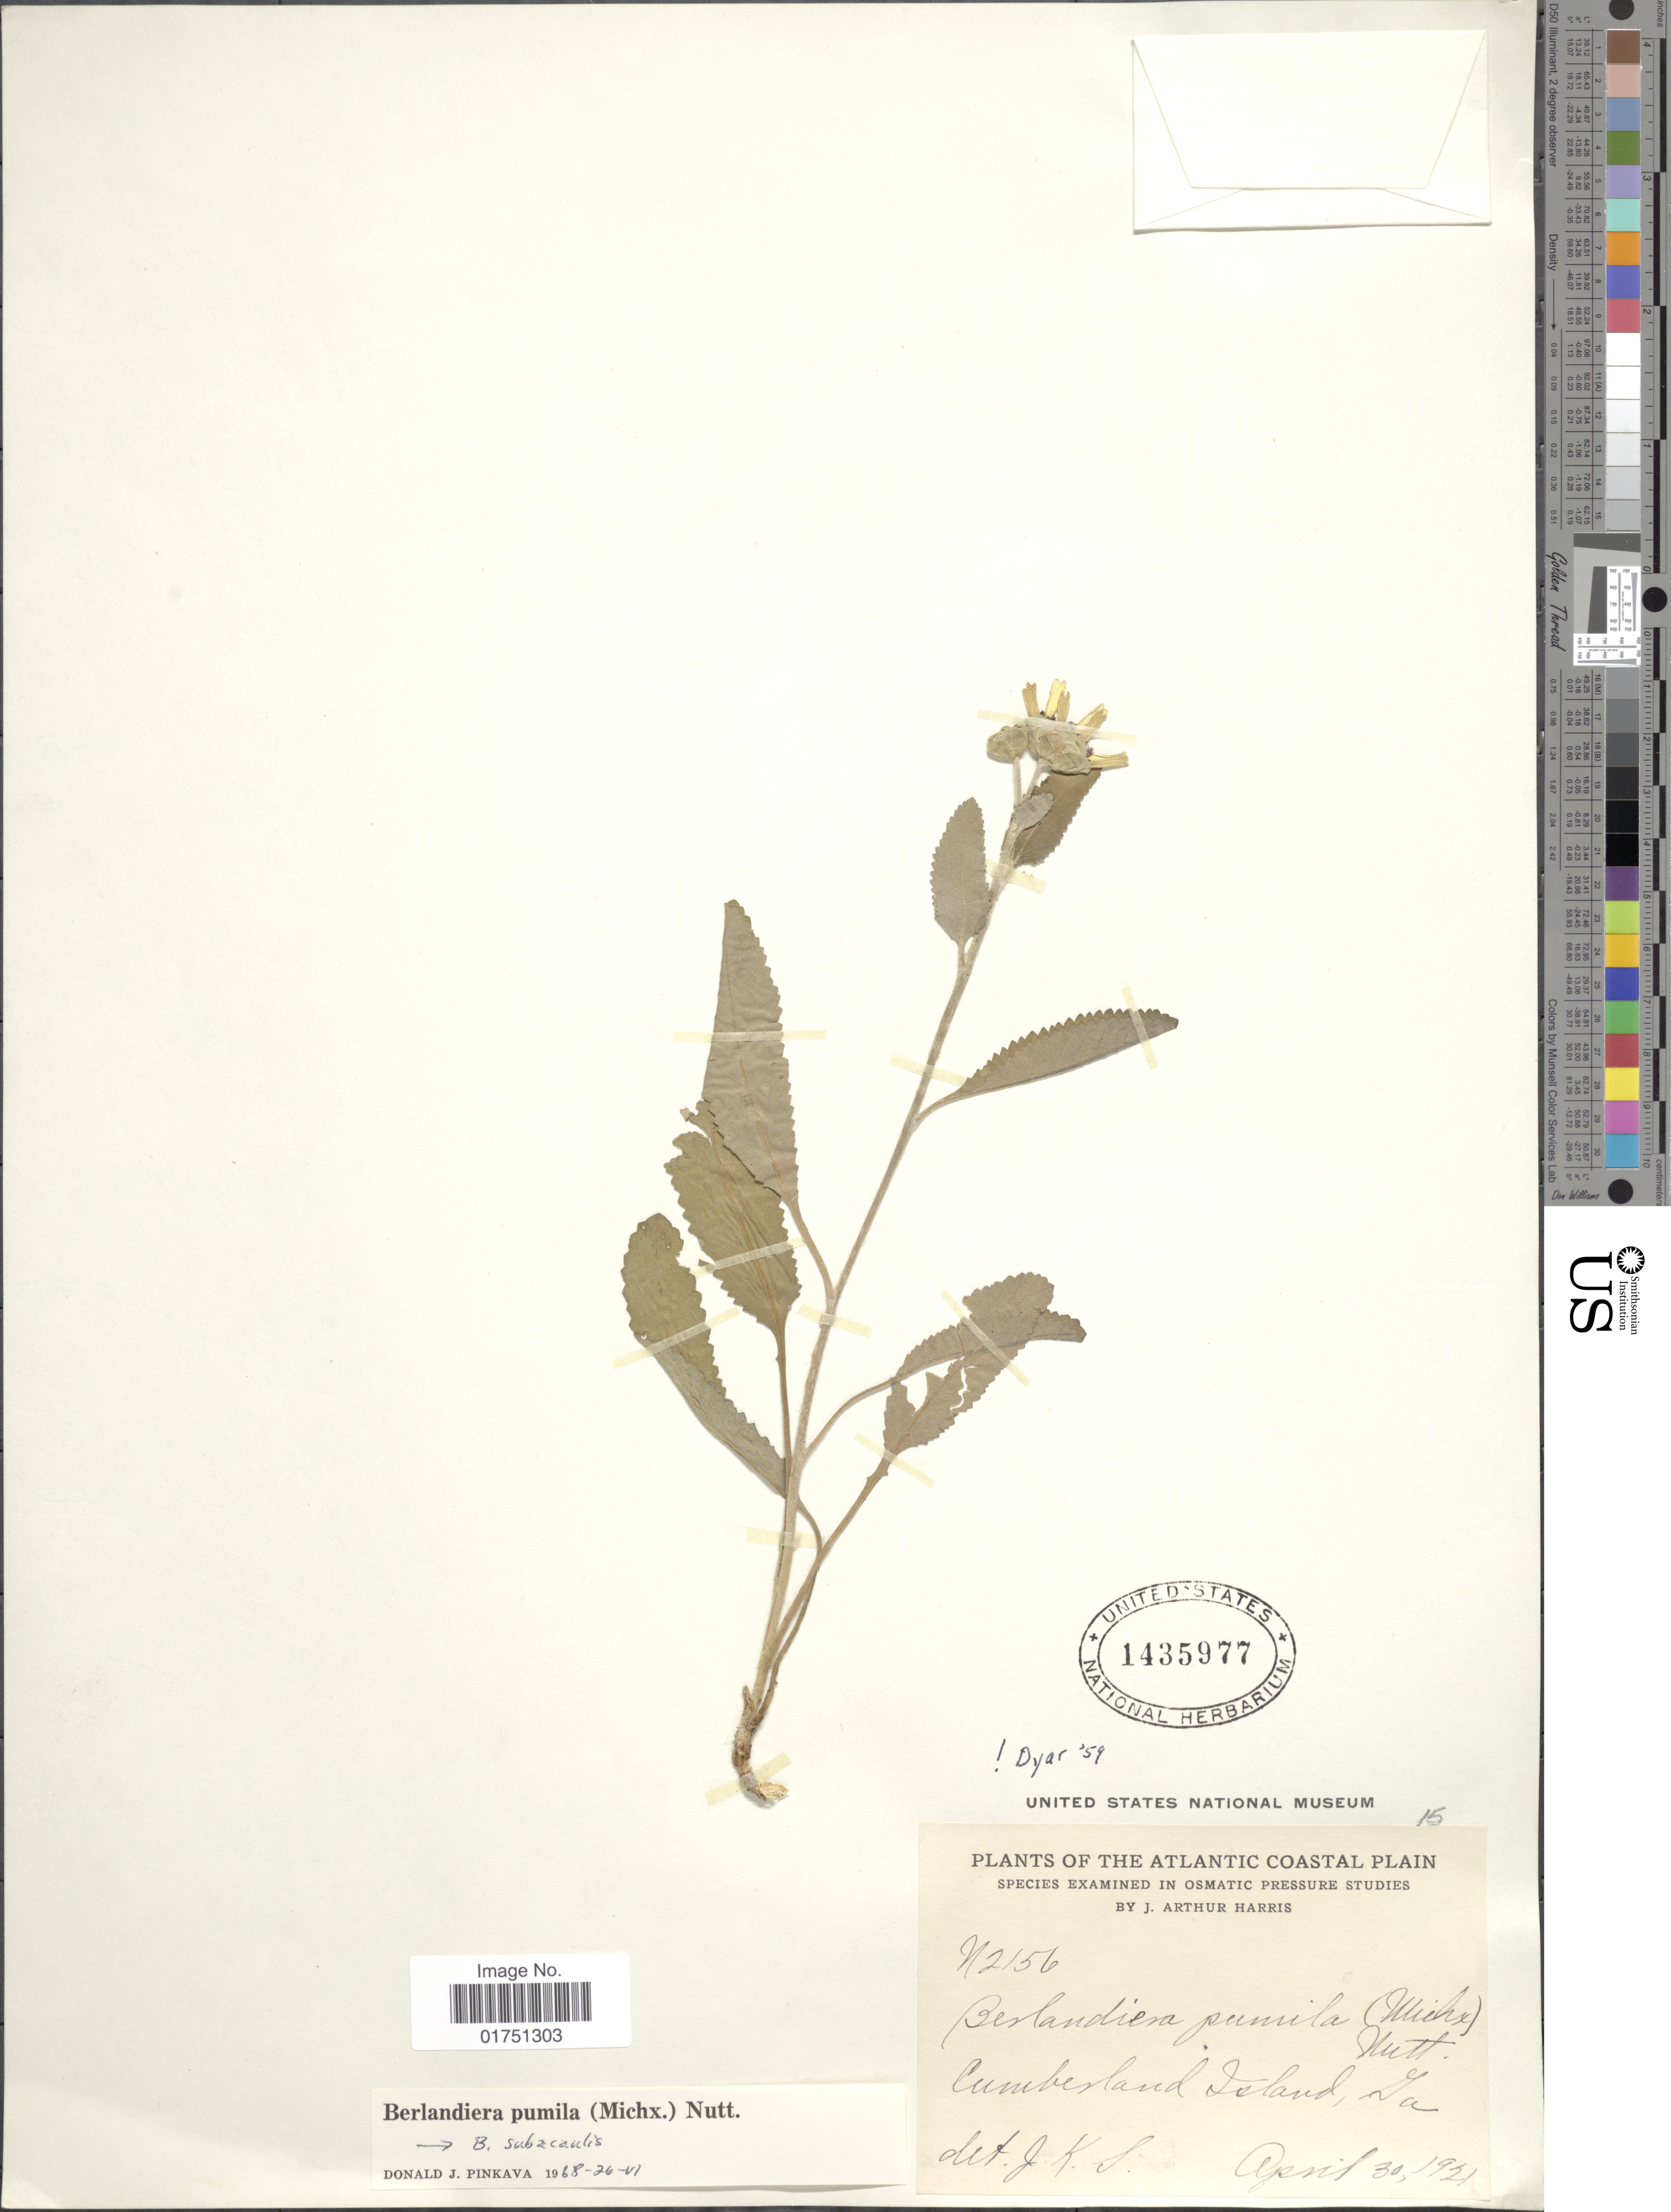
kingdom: Plantae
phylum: Tracheophyta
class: Magnoliopsida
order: Asterales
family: Asteraceae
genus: Berlandiera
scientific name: Berlandiera pumila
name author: (Michx.) Nutt.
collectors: J. A. Harris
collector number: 2156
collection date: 1921-04-30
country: United States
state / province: Georgia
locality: Atlantic Coastal Plain. Cumberland Island, Ga.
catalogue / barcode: US 1435977